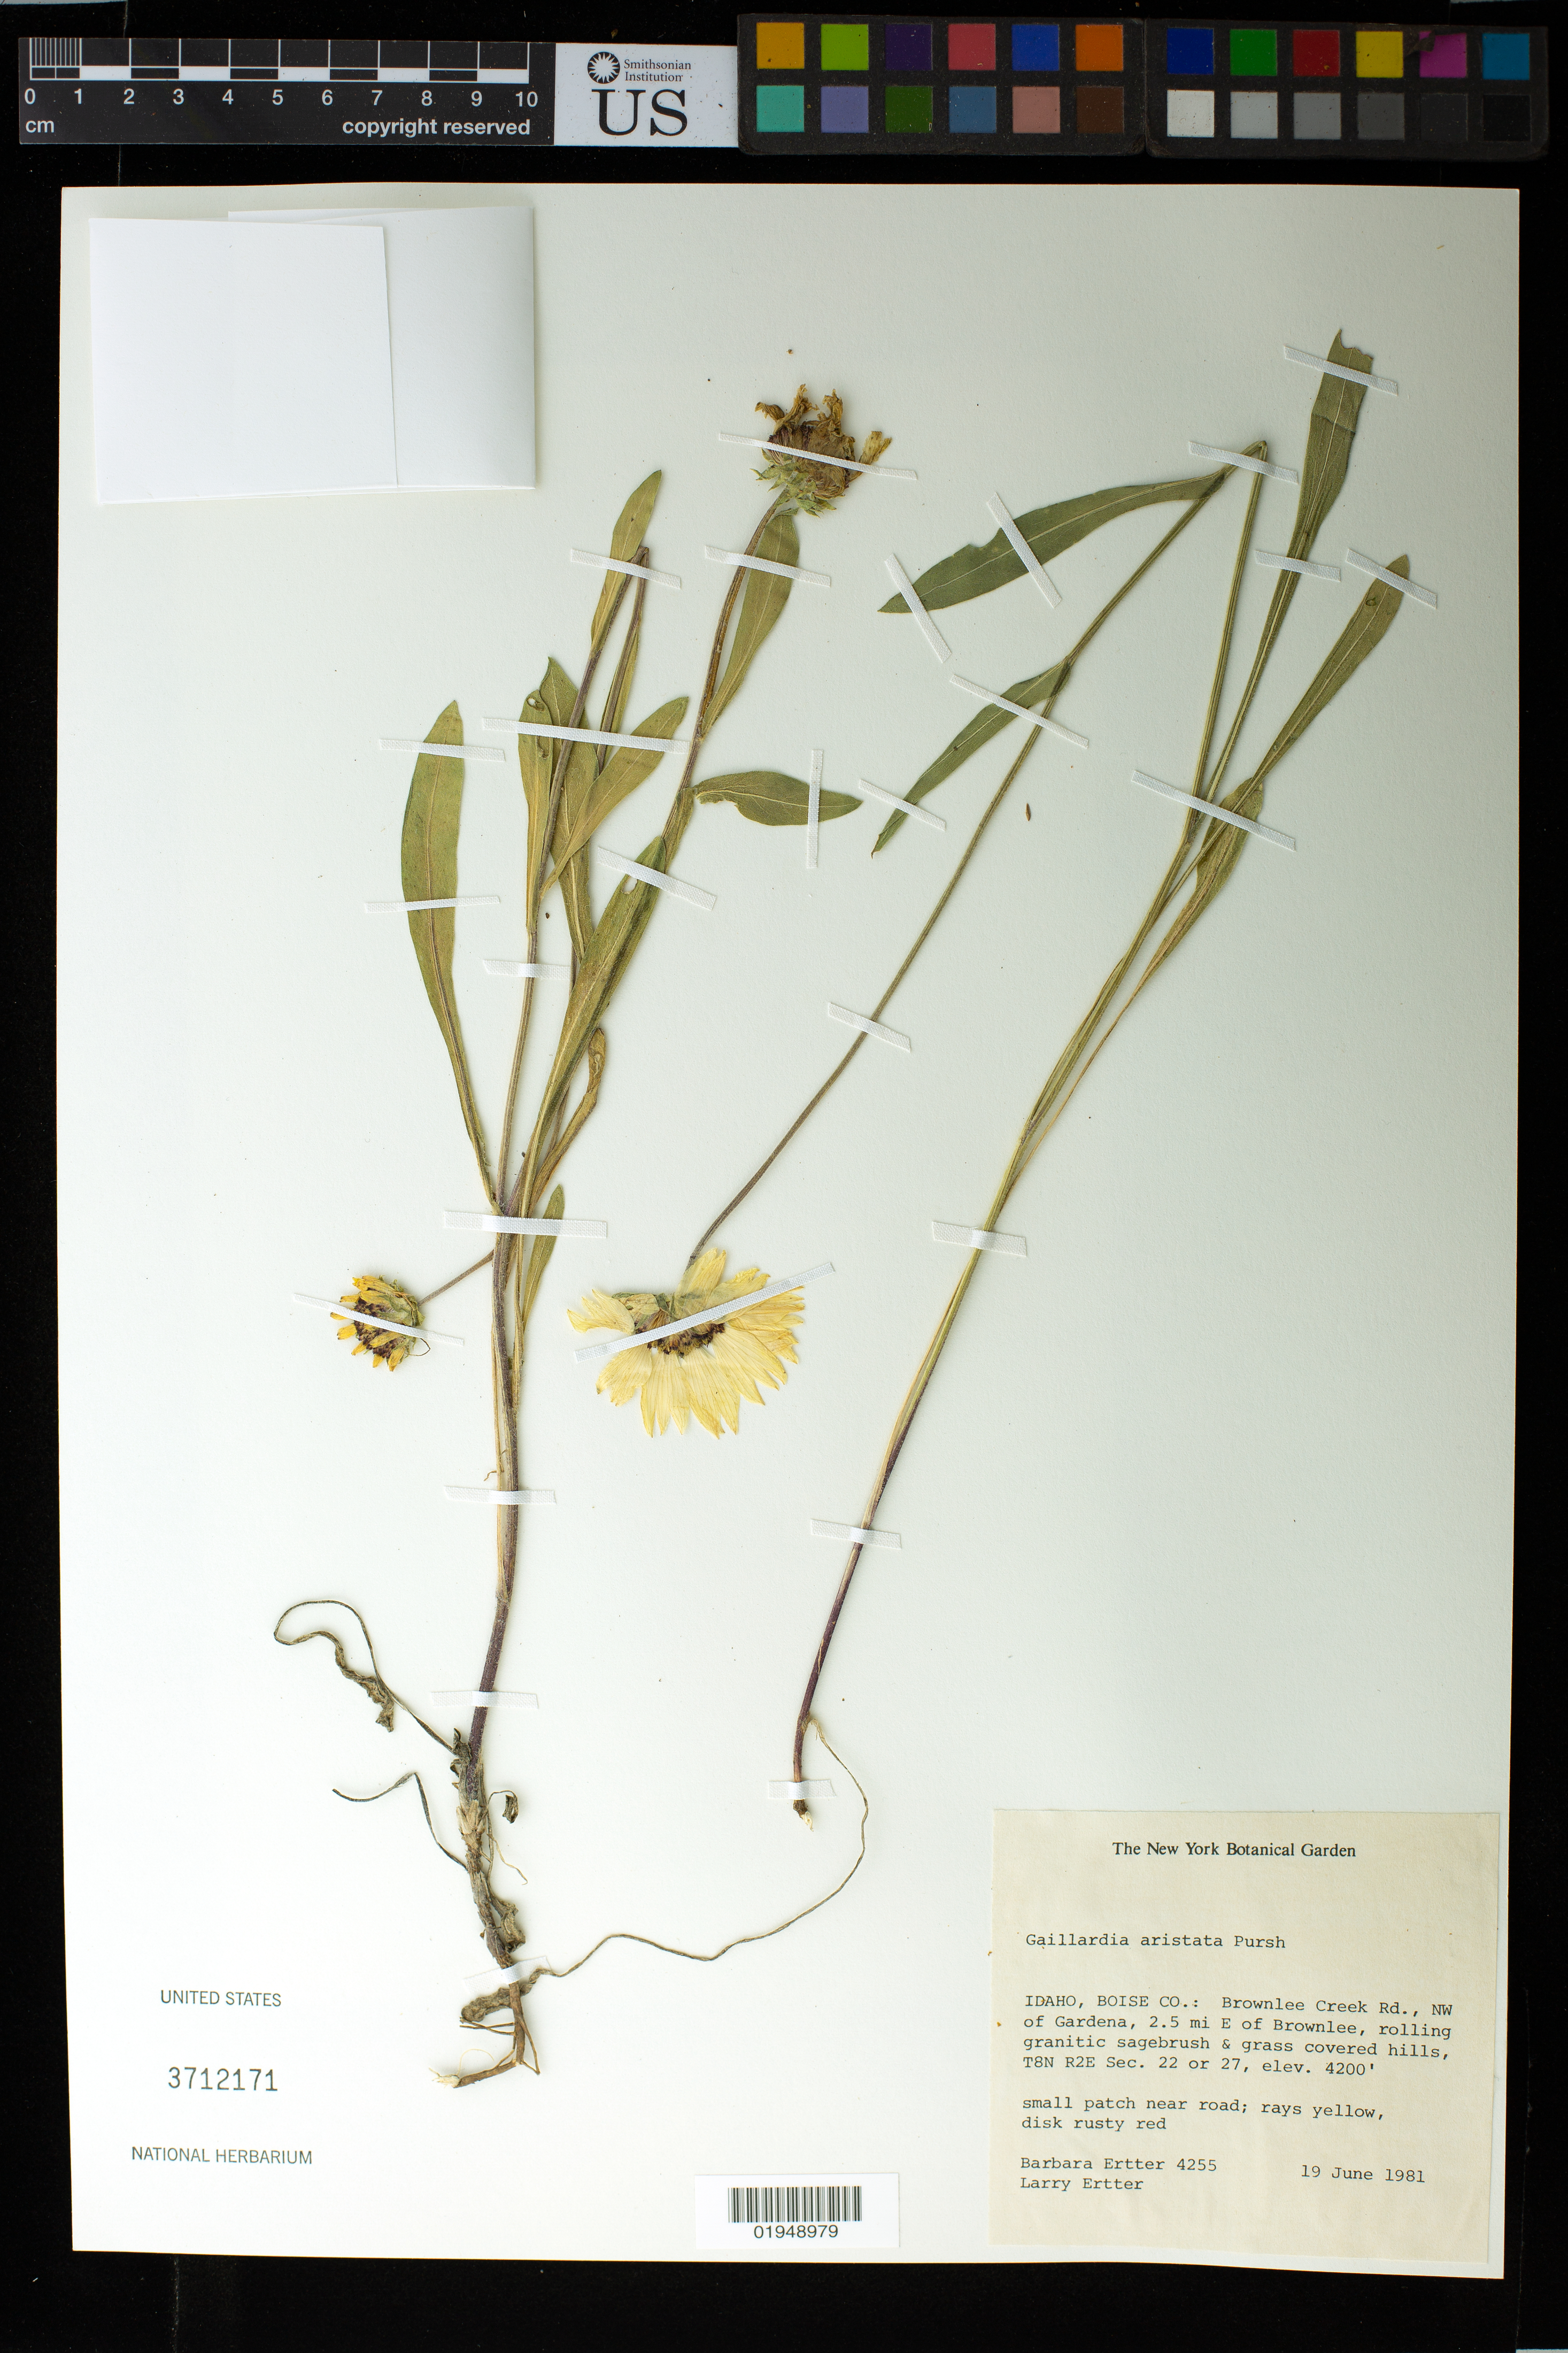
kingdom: Plantae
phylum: Tracheophyta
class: Magnoliopsida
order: Asterales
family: Asteraceae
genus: Gaillardia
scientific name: Gaillardia aristata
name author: Pursh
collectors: B. Ertter & L. Ertter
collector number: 4255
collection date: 1981-06-19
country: United States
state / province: Idaho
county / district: Boise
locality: Brownlee Creek Rd., NW of Gardena, 2.5 mi E of Brownlee; T8N R2E Sec. 22 or 27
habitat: rolling granitic sagebrush and grass covered hills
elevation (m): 1280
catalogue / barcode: US 3712171